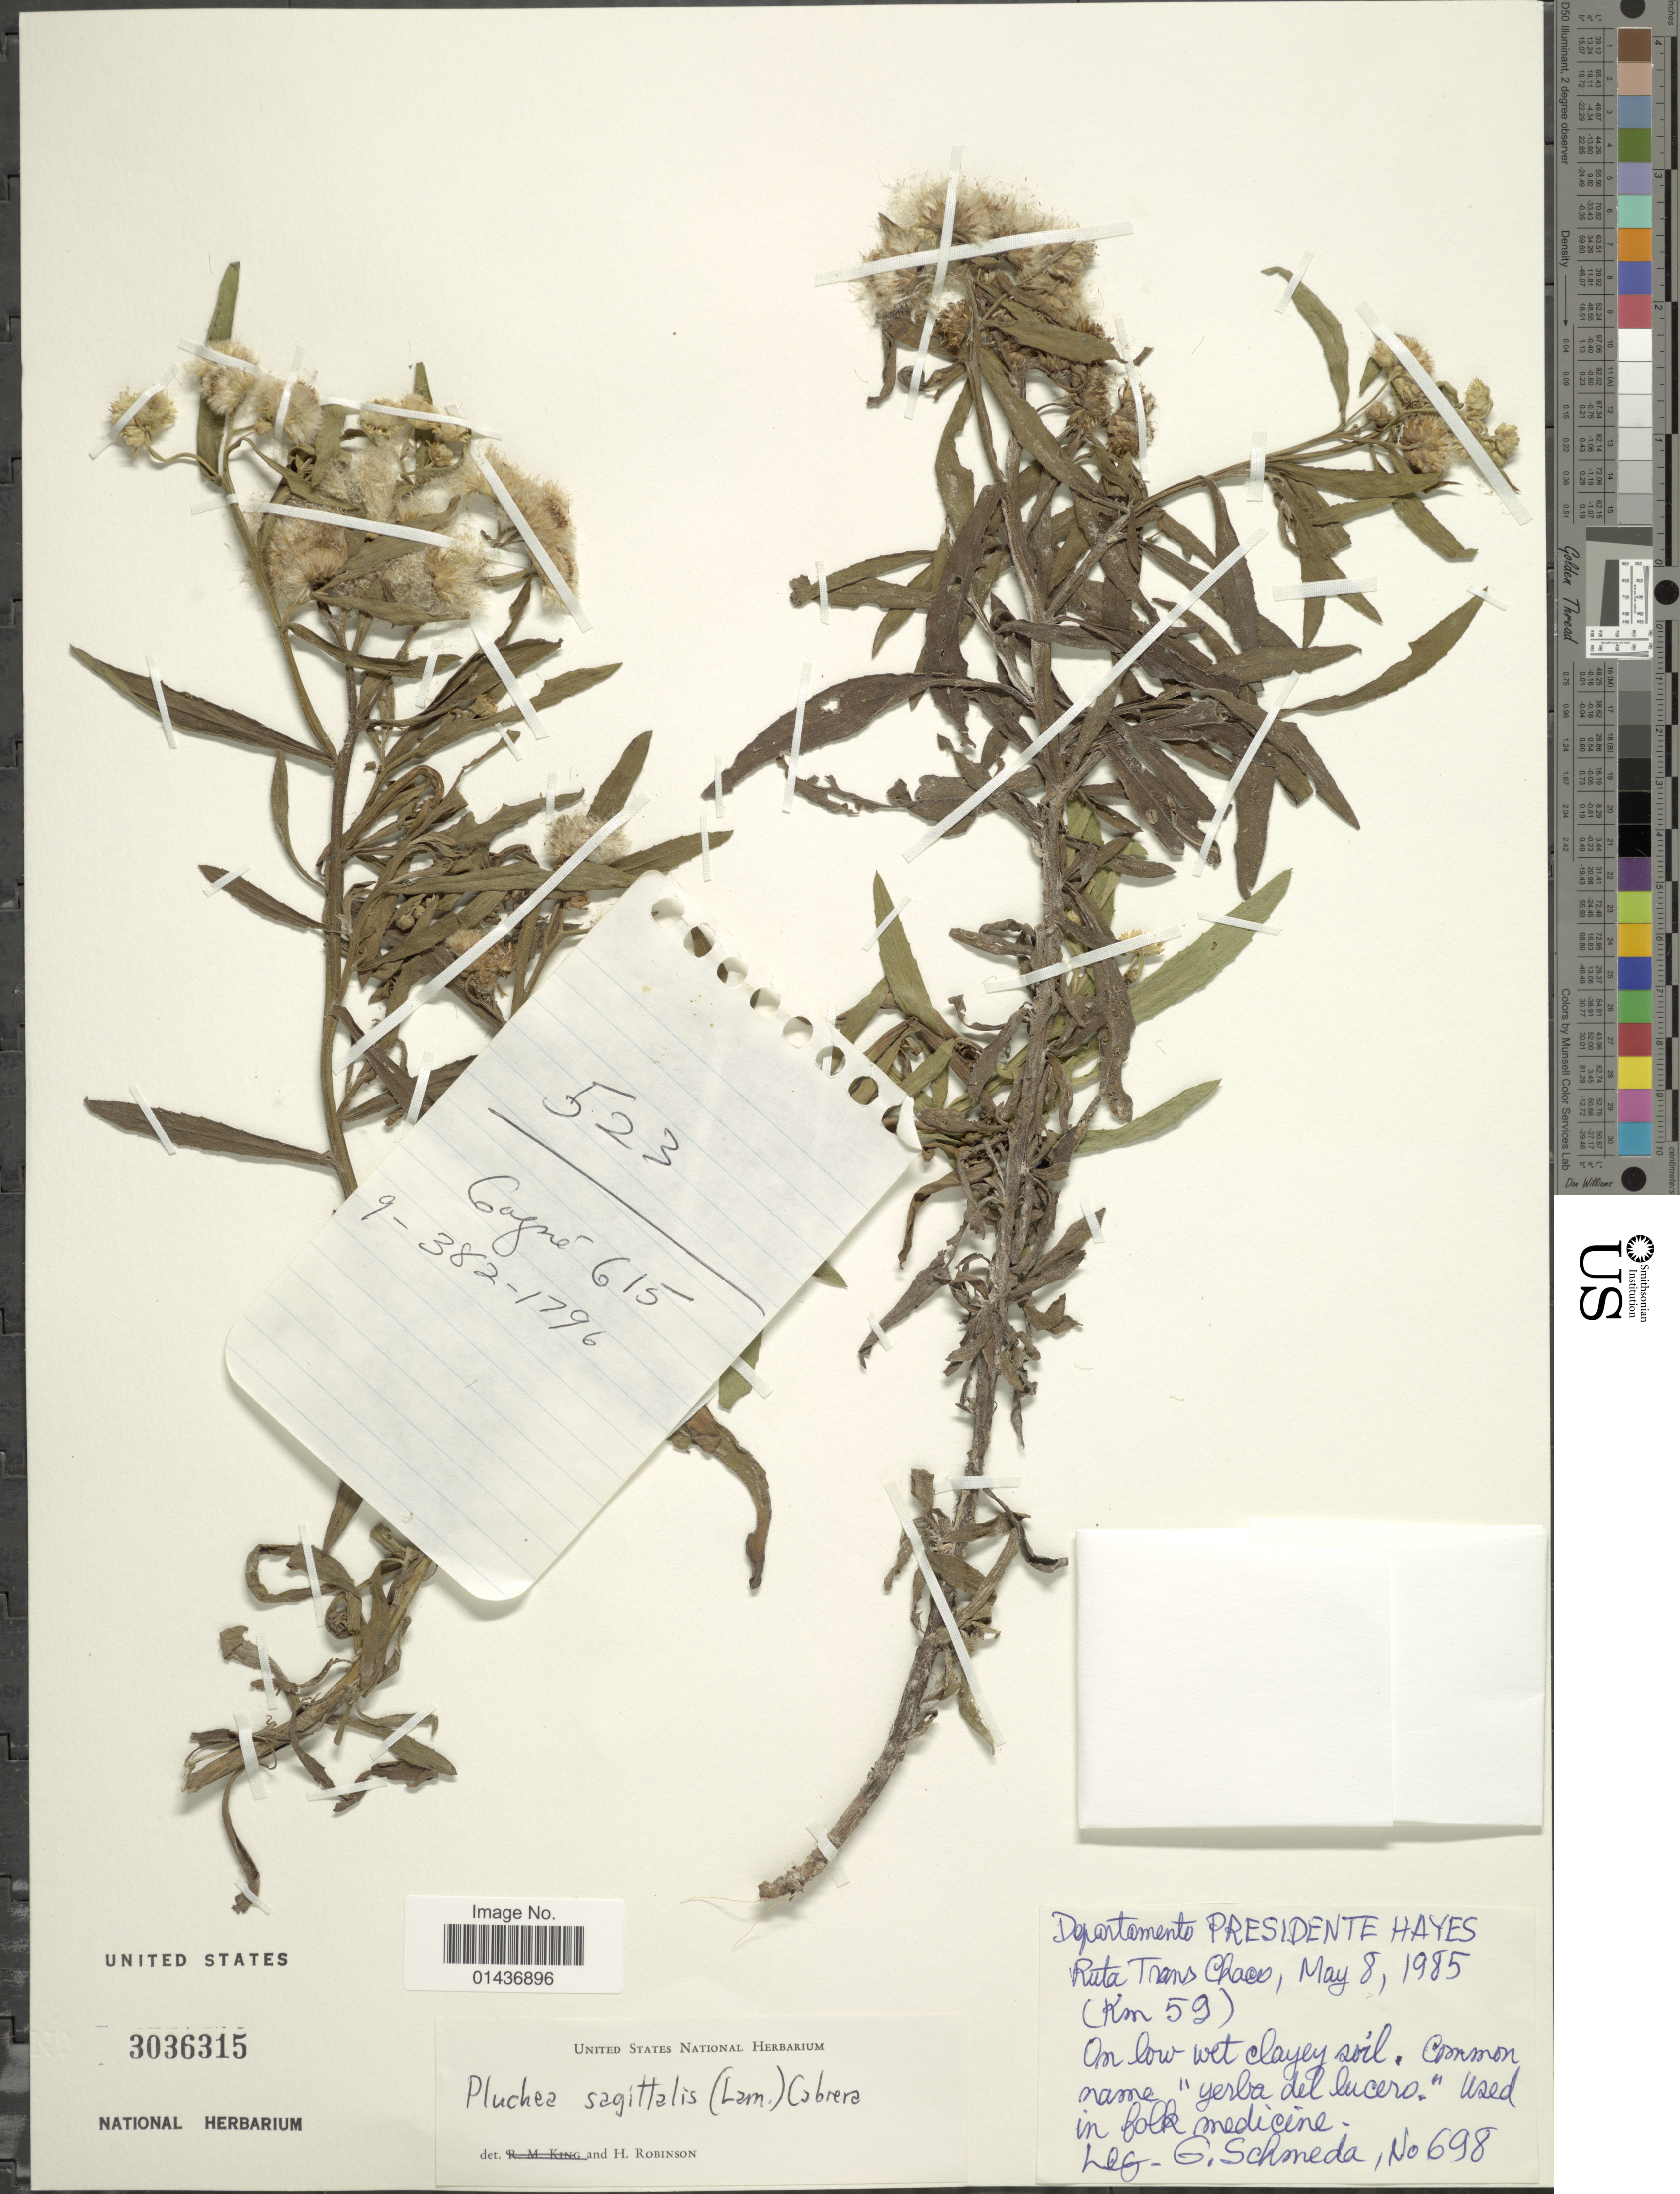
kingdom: Plantae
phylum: Tracheophyta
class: Magnoliopsida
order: Asterales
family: Asteraceae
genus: Pluchea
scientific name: Pluchea sagittalis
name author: (Lam.) Cabrera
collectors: G. Schmeda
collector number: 698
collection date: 1985-05-08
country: Paraguay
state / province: Presidente Hayes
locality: Departamento Presidente Hayes, Ruta Trans Chaos (Km 59)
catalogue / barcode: US 3036315